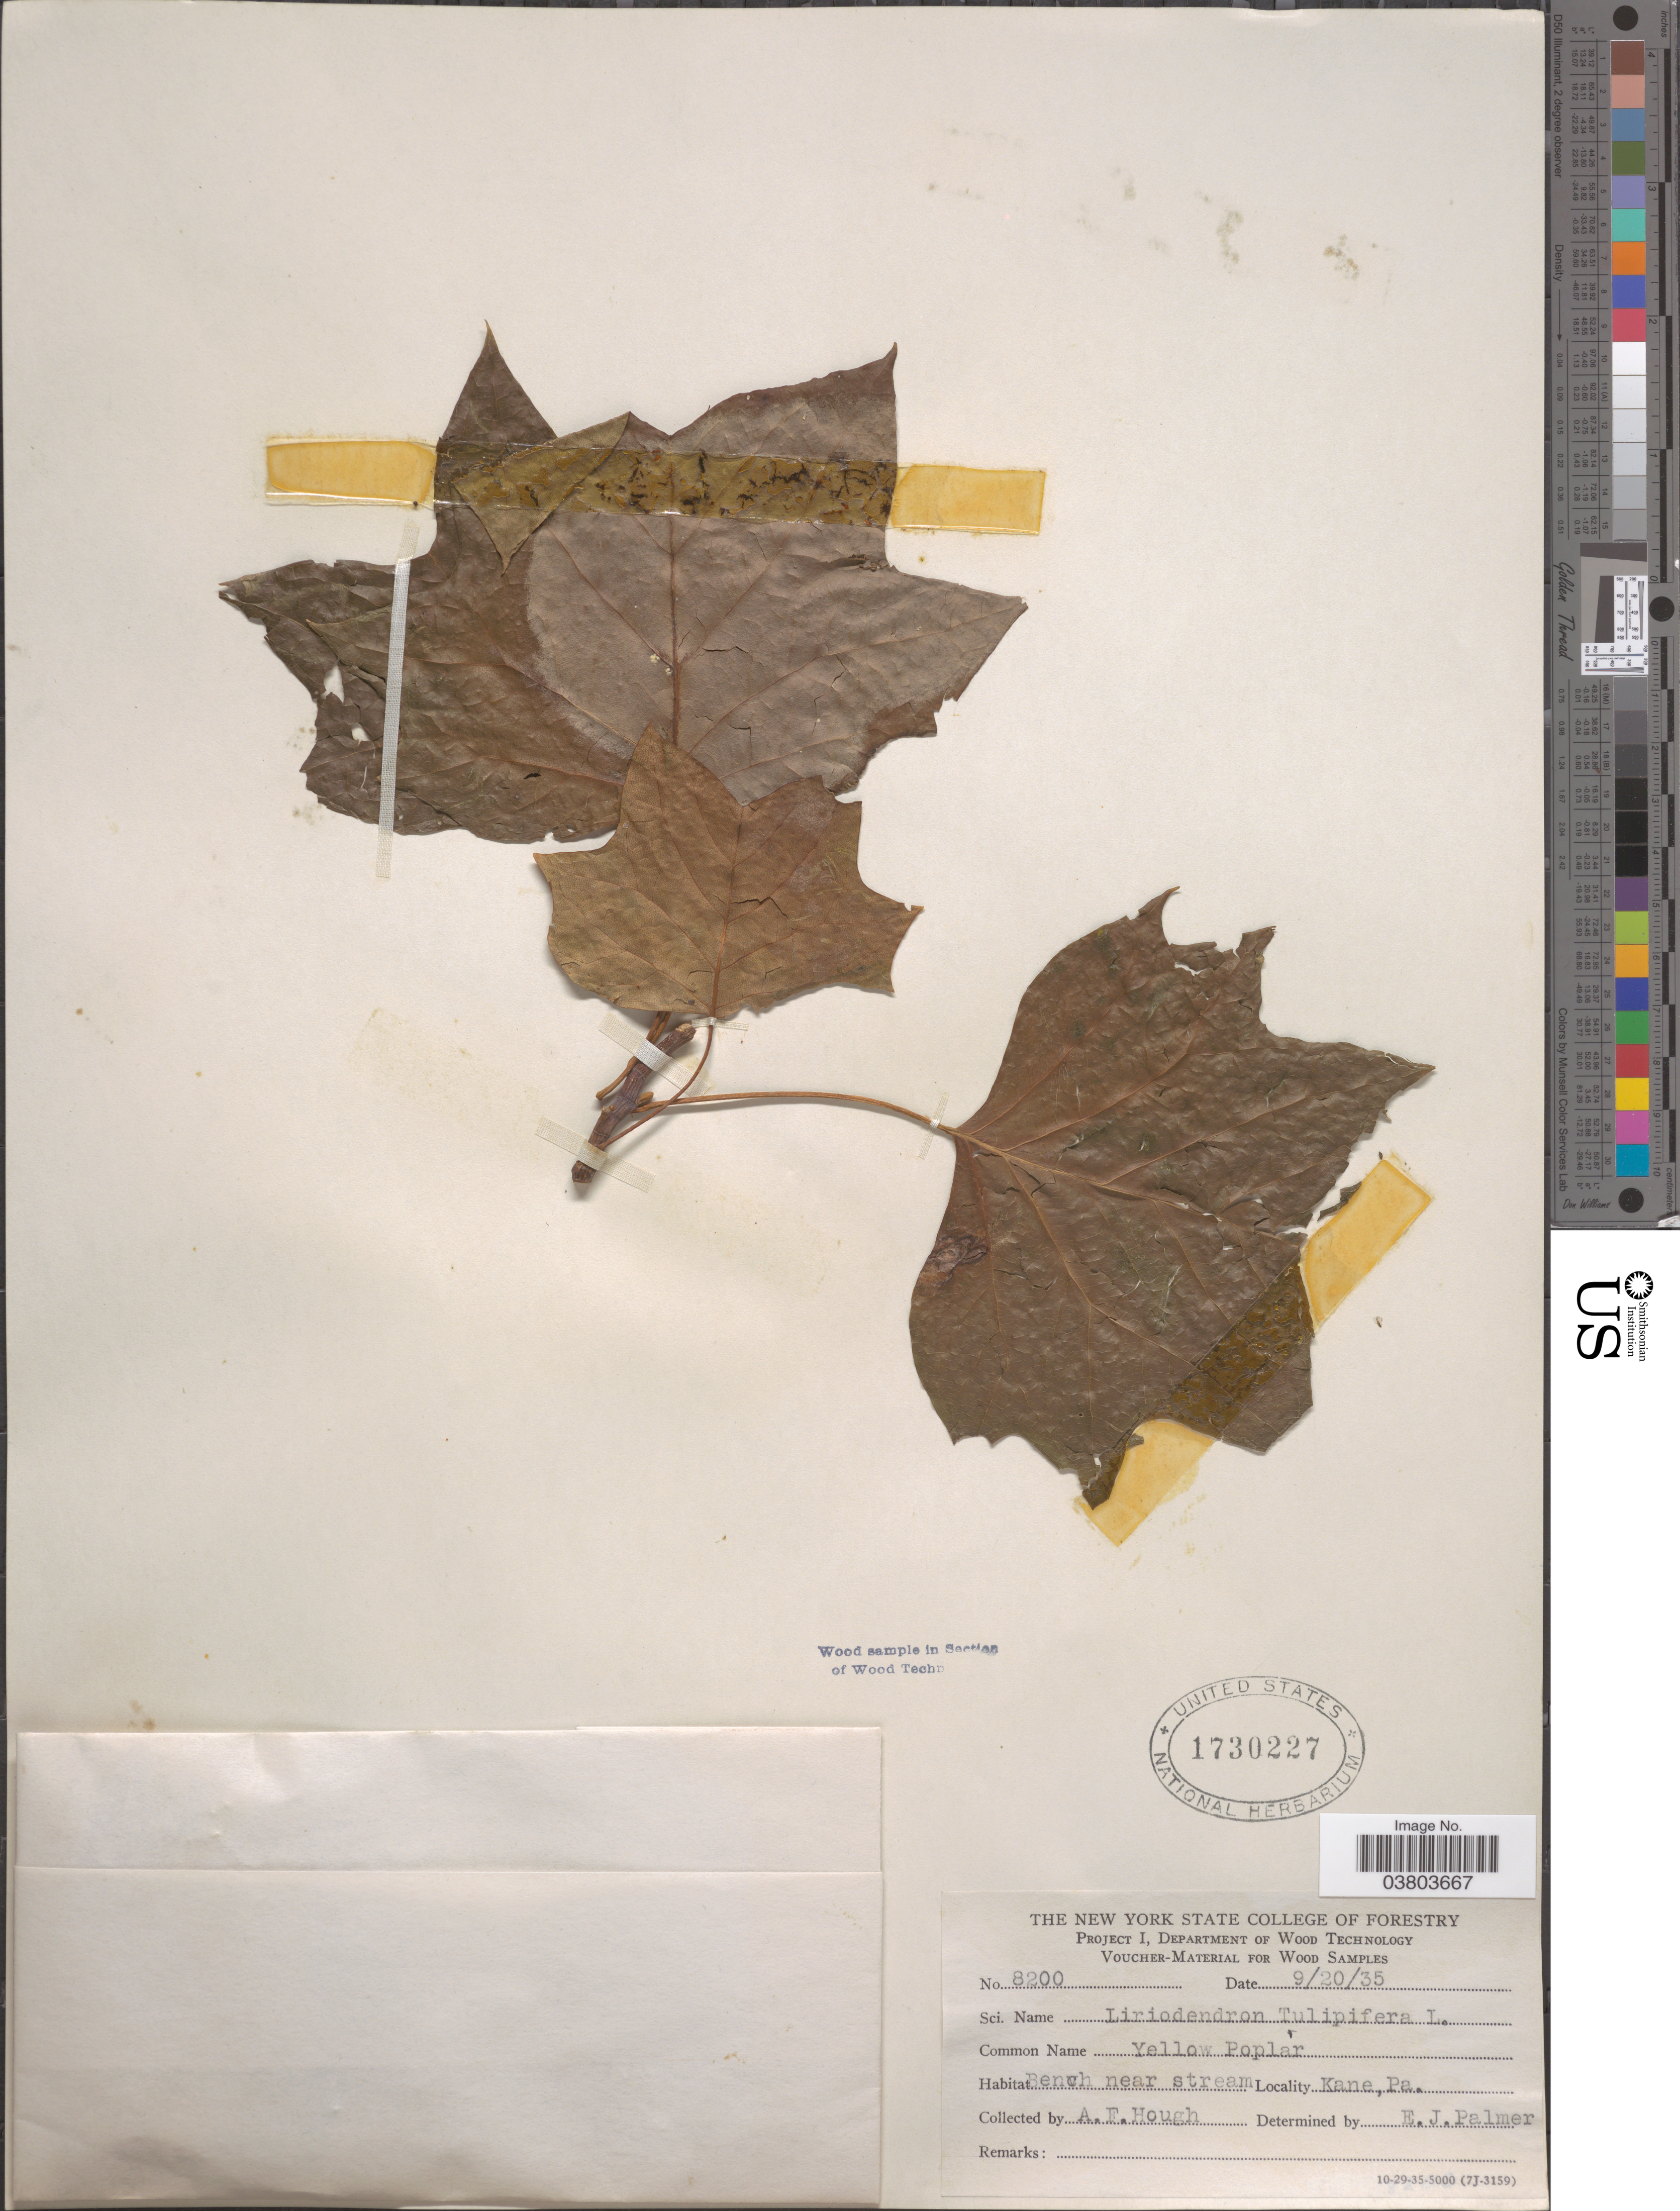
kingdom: Plantae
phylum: Tracheophyta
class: Magnoliopsida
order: Magnoliales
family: Magnoliaceae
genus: Liriodendron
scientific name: Liriodendron tulipifera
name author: L.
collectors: A. F. Hough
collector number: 8200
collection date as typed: Transcribed d/m/y: 20/9/35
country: United States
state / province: Pennsylvania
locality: Bench near stream. Kane.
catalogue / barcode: US 1730227